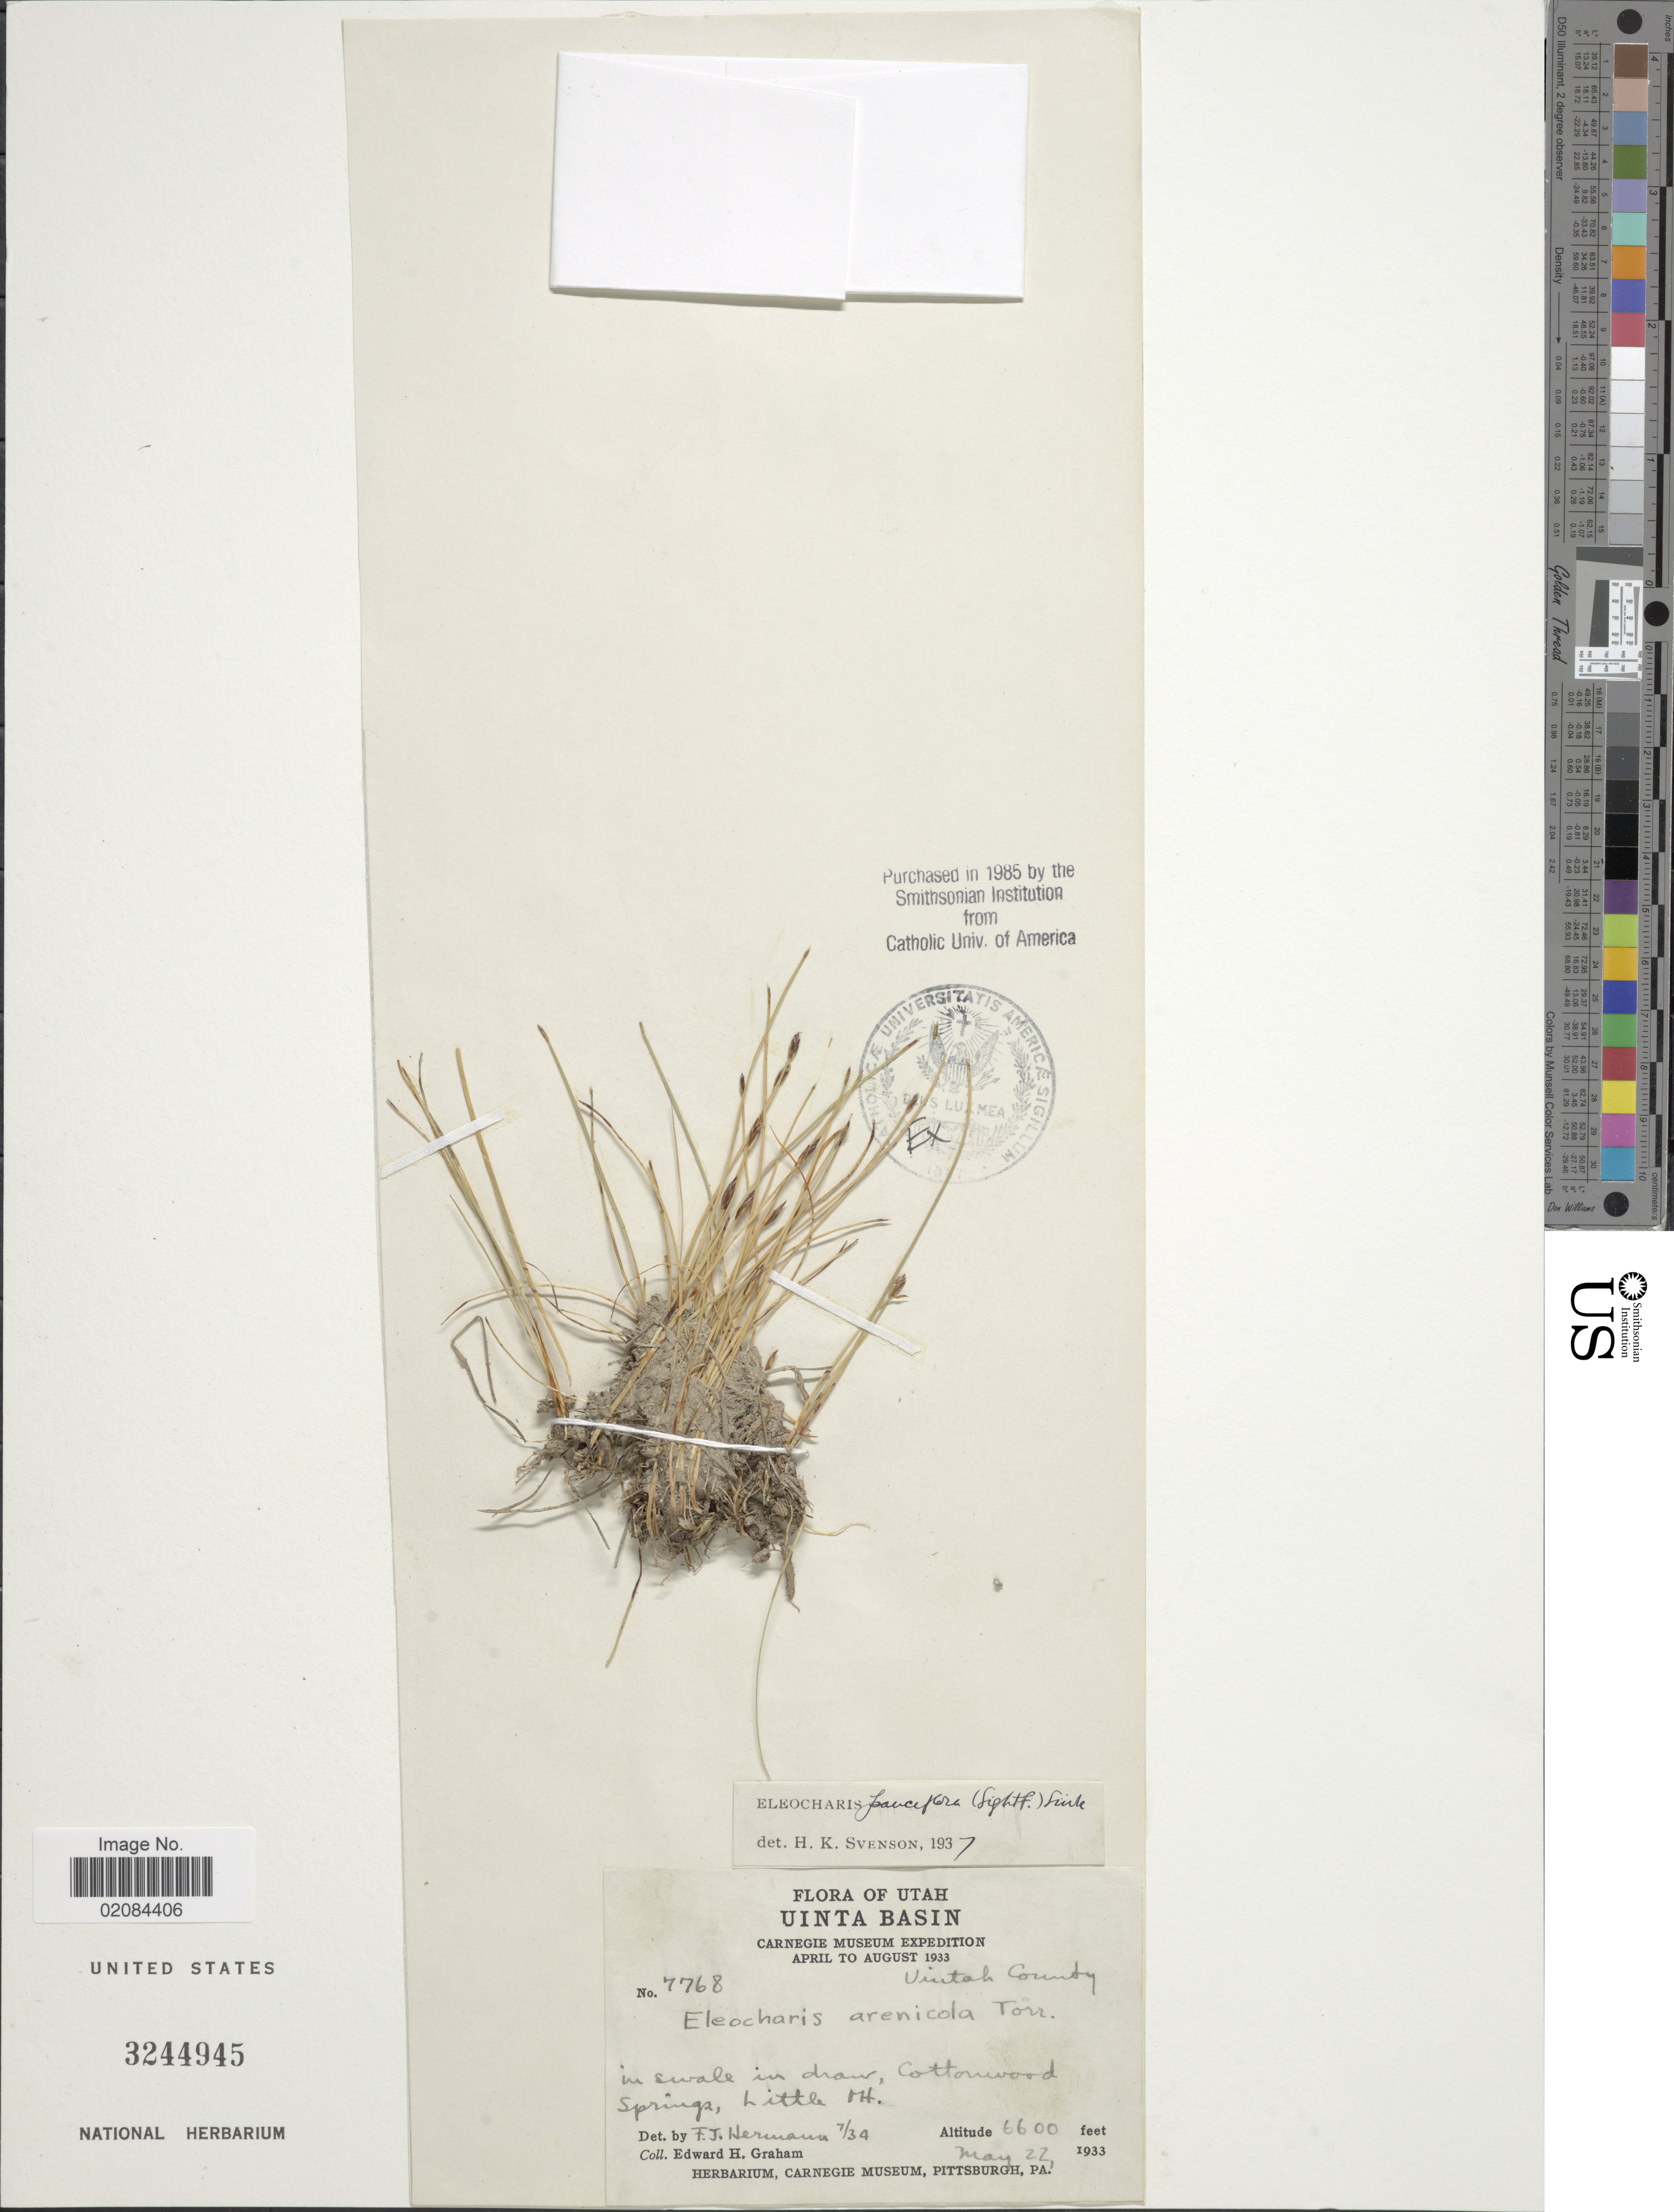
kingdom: Plantae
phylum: Tracheophyta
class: Liliopsida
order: Poales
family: Cyperaceae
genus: Eleocharis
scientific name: Eleocharis quinqueflora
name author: (Hartmann) O. Schwarz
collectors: E. H. Graham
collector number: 7768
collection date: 1933-05-22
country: United States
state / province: Utah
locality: Uinta Basin, Cottonwood Springs Little Mt.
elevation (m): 2012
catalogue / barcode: US 3244945